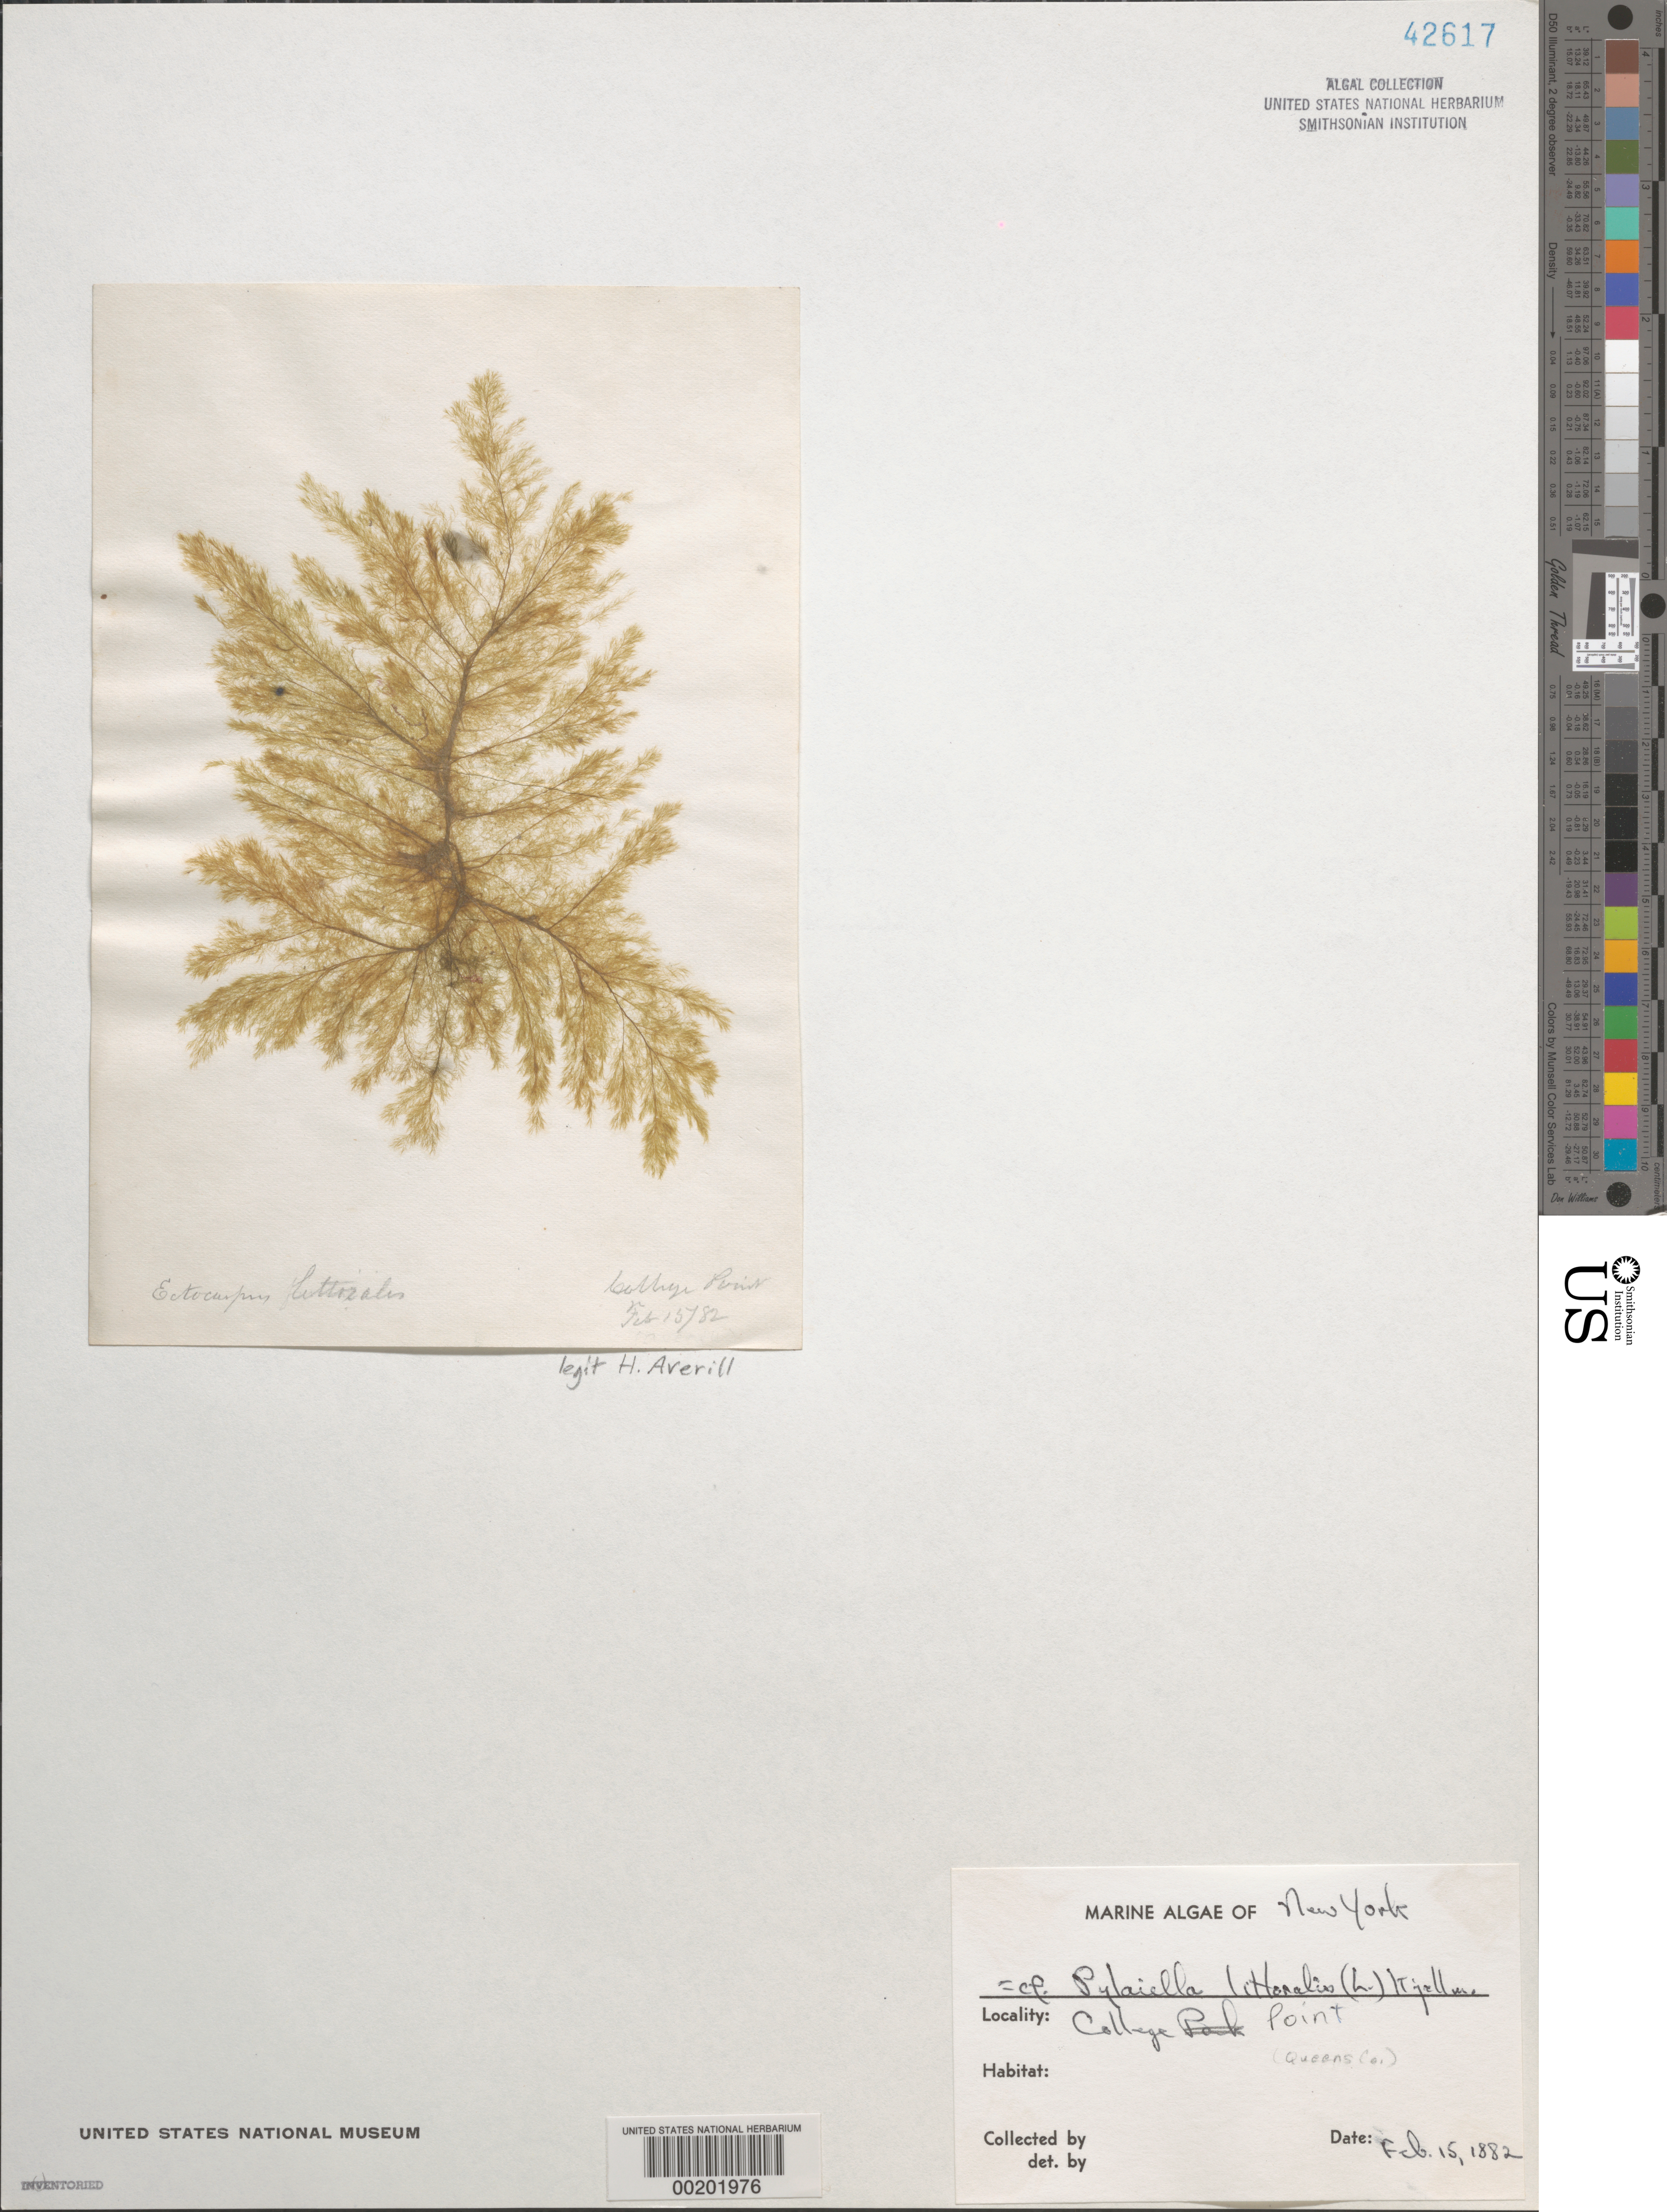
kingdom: Chromista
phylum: Ochrophyta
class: Phaeophyceae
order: Ectocarpales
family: Acinetosporaceae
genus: Pylaiella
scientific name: Pylaiella litoralis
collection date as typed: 15 Feb 1882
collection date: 1882-02-15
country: United States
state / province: New York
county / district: Queens County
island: Long Island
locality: College Point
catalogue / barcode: US 42617